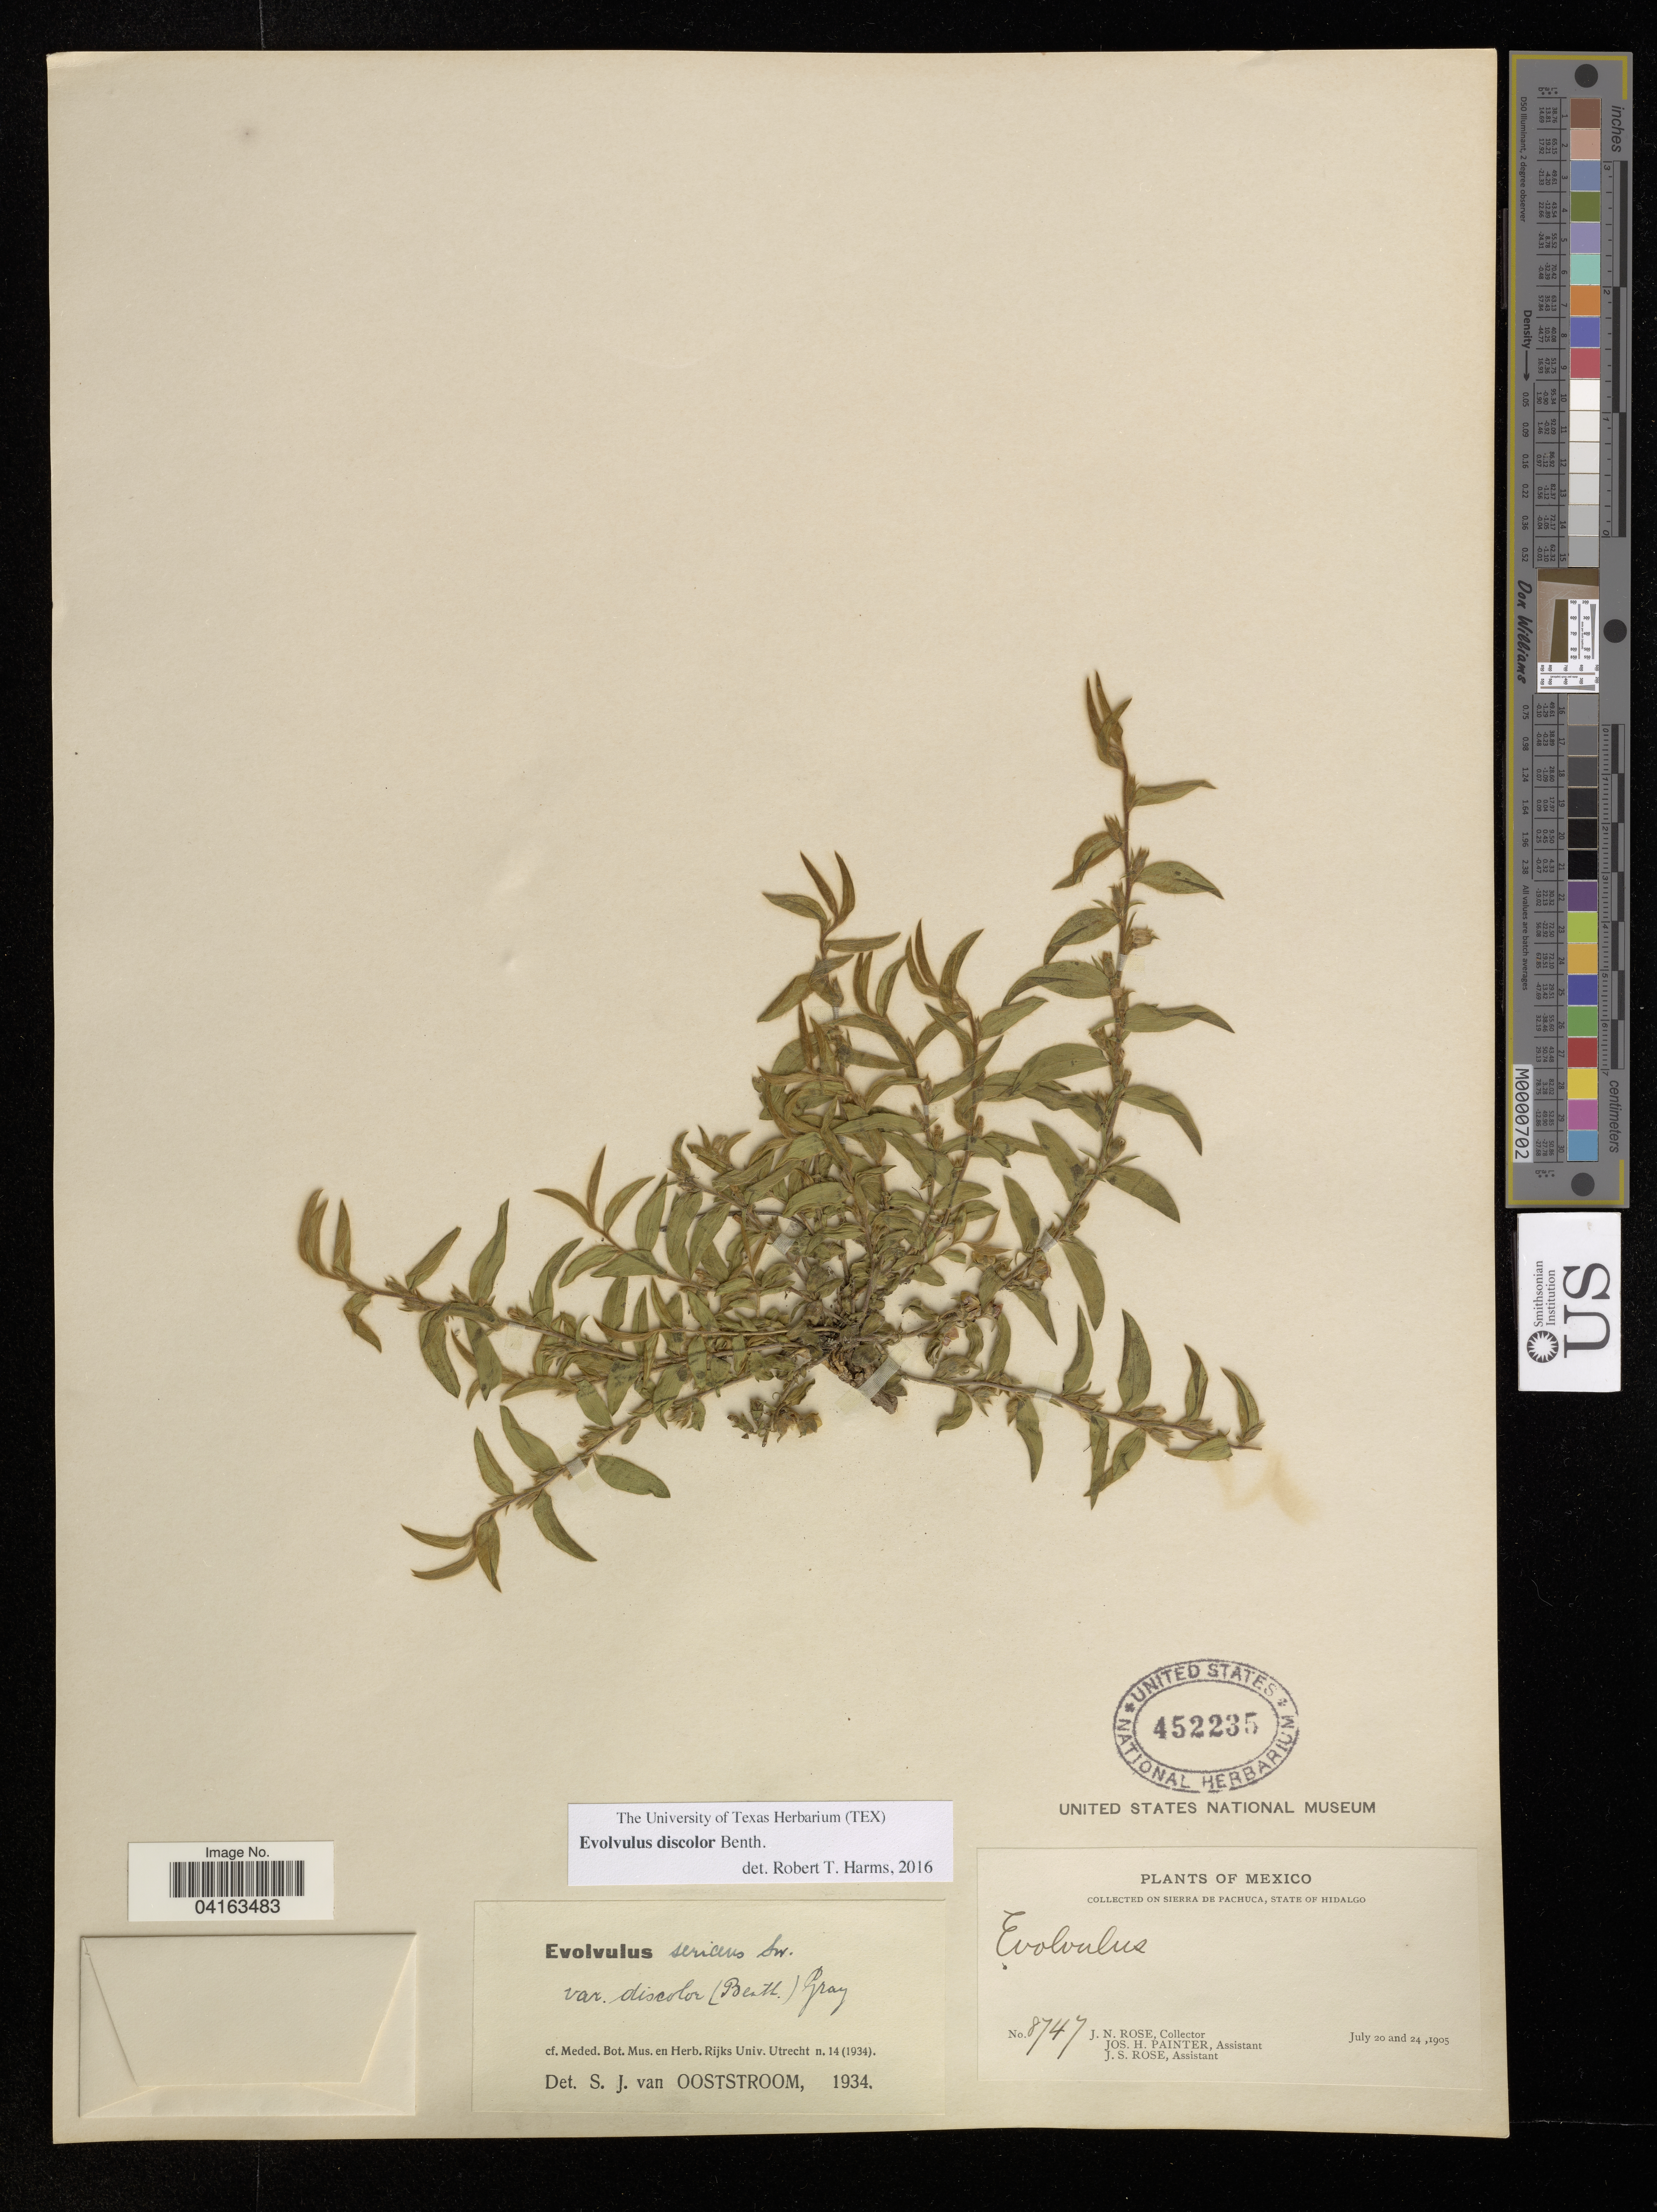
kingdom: Plantae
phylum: Tracheophyta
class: Magnoliopsida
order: Solanales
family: Convolvulaceae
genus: Evolvulus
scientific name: Evolvulus discolor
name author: Benth.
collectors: J. N. Rose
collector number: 8747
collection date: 1905-07-20/1905-07-24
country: Mexico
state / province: Hidalgo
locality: Collected on Sierra de Pachuca.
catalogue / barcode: US 452235